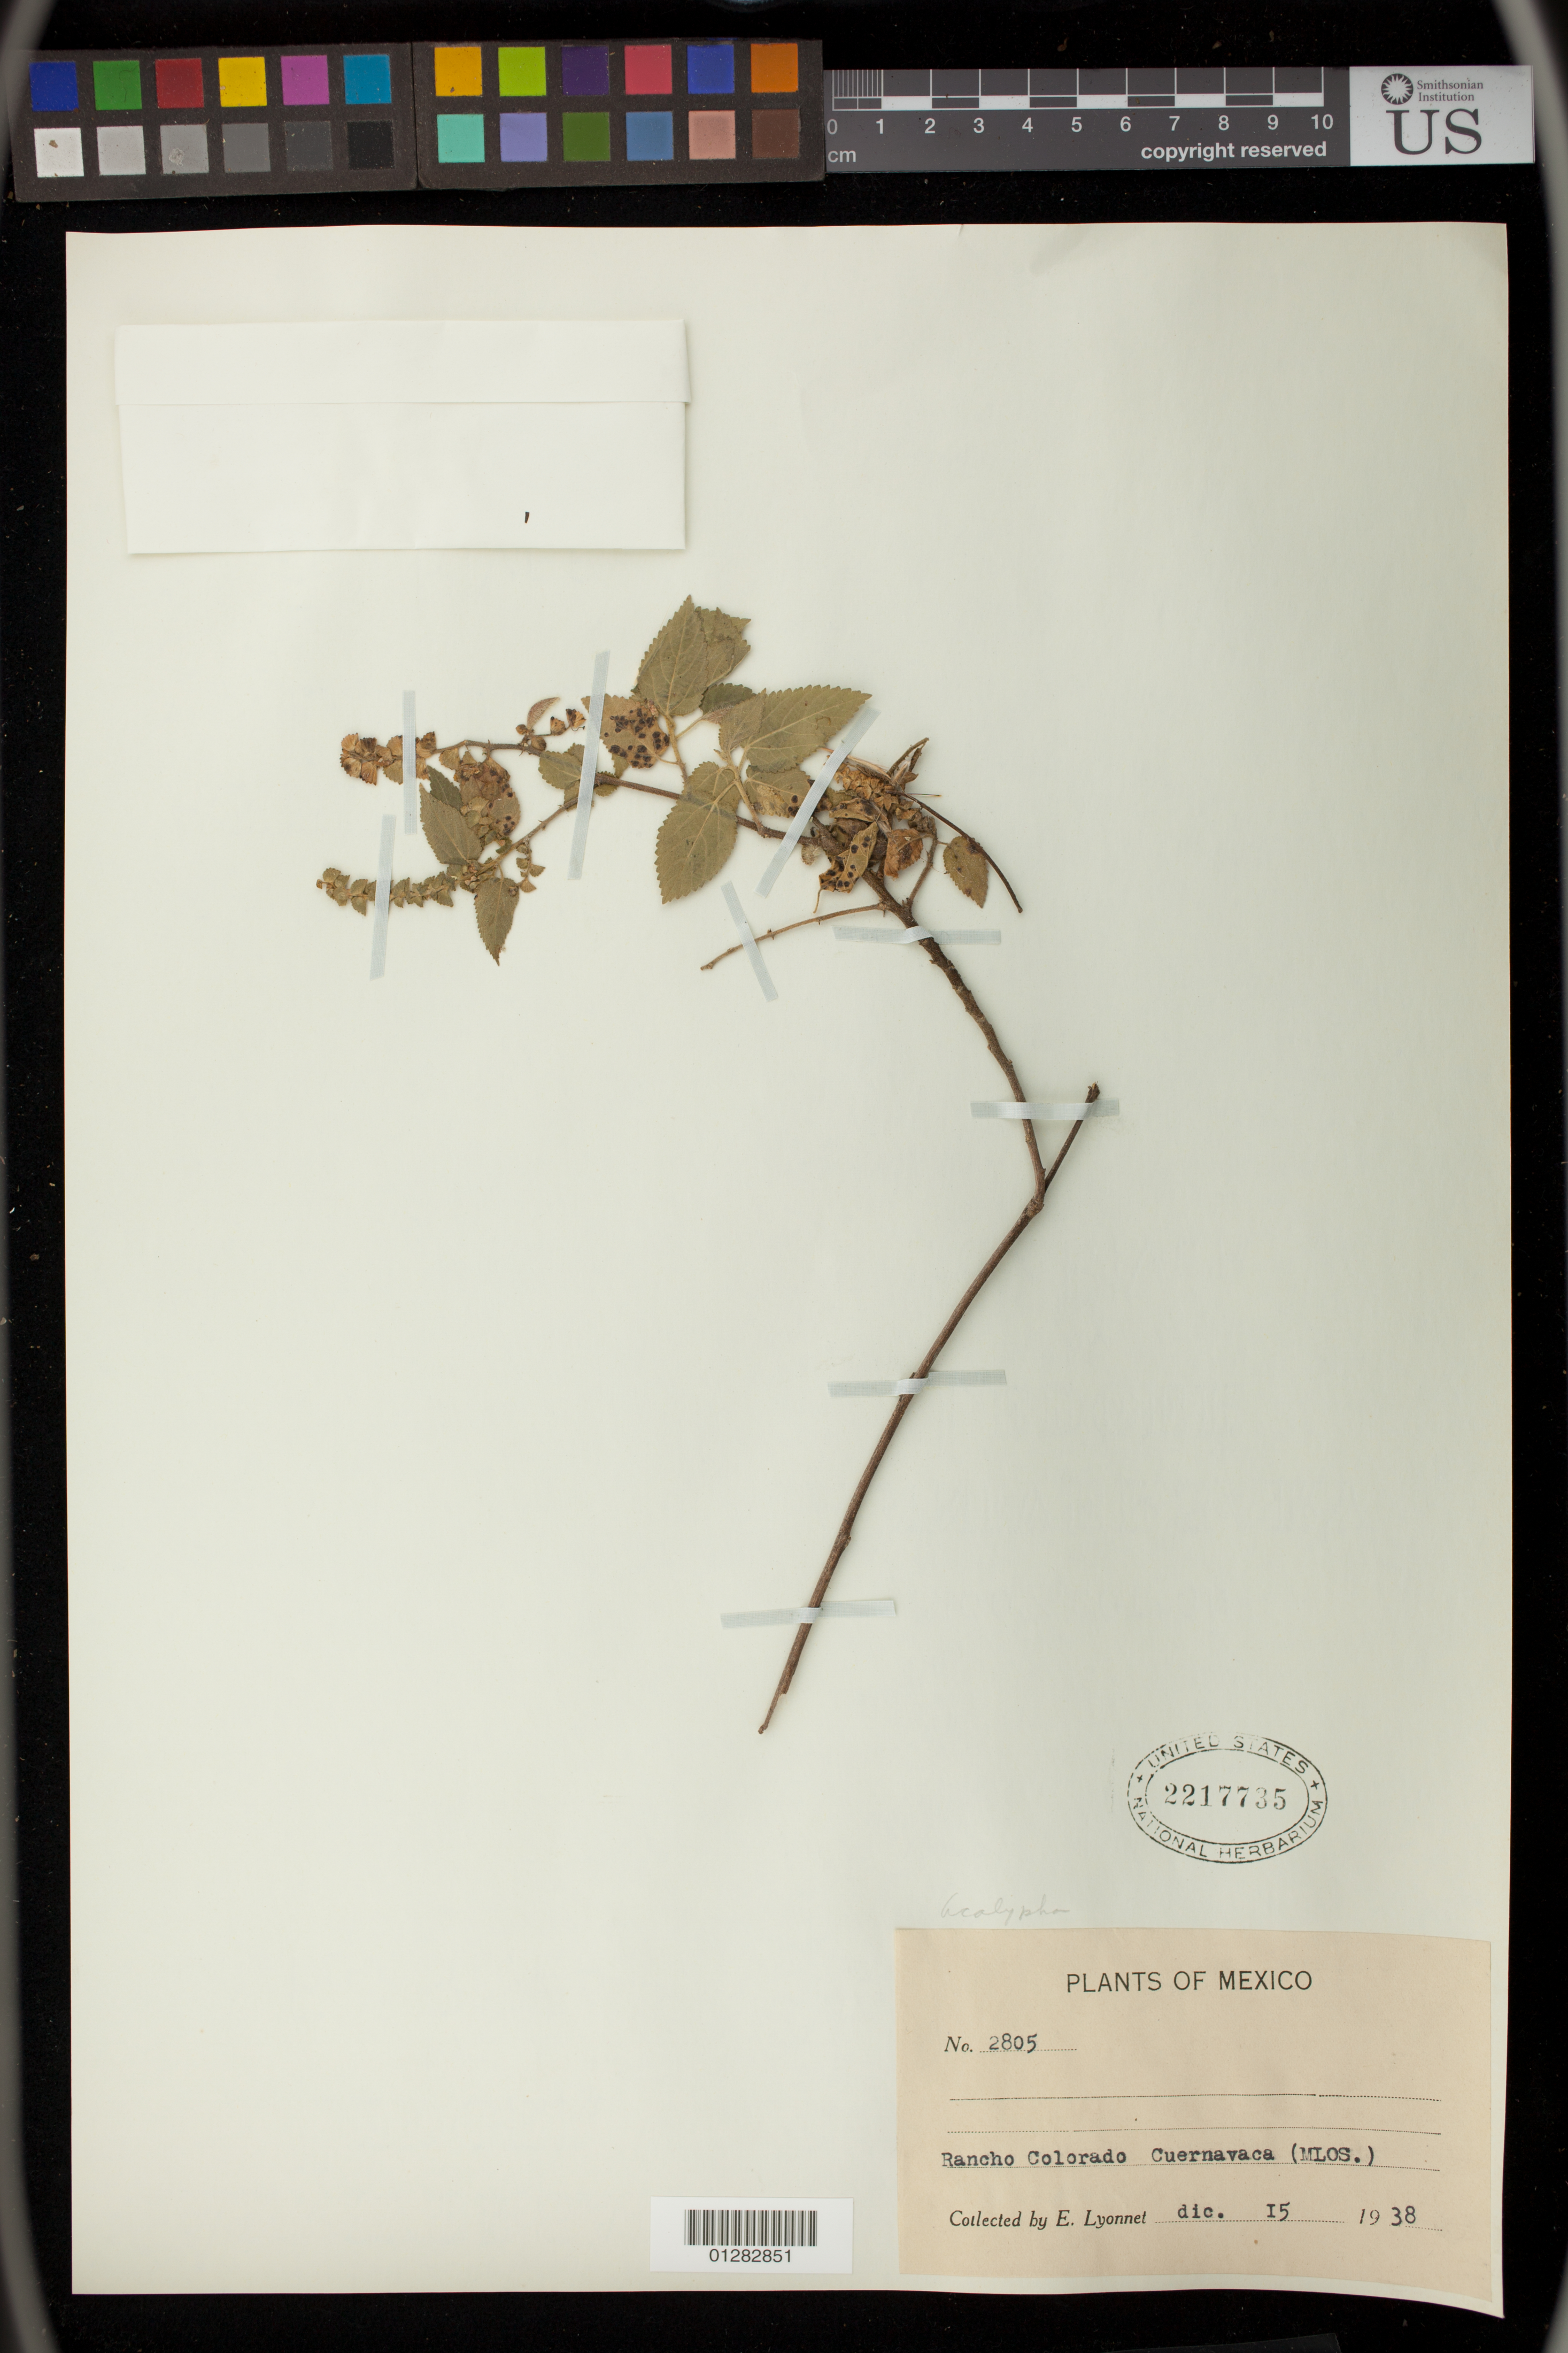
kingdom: Plantae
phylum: Tracheophyta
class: Magnoliopsida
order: Malpighiales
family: Euphorbiaceae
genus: Acalypha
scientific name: Acalypha sp.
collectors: E. Lyonnet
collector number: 2805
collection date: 1938-12-15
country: Mexico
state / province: Morelos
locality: Rancho Colorado Cuernavaca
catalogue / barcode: US 2217735